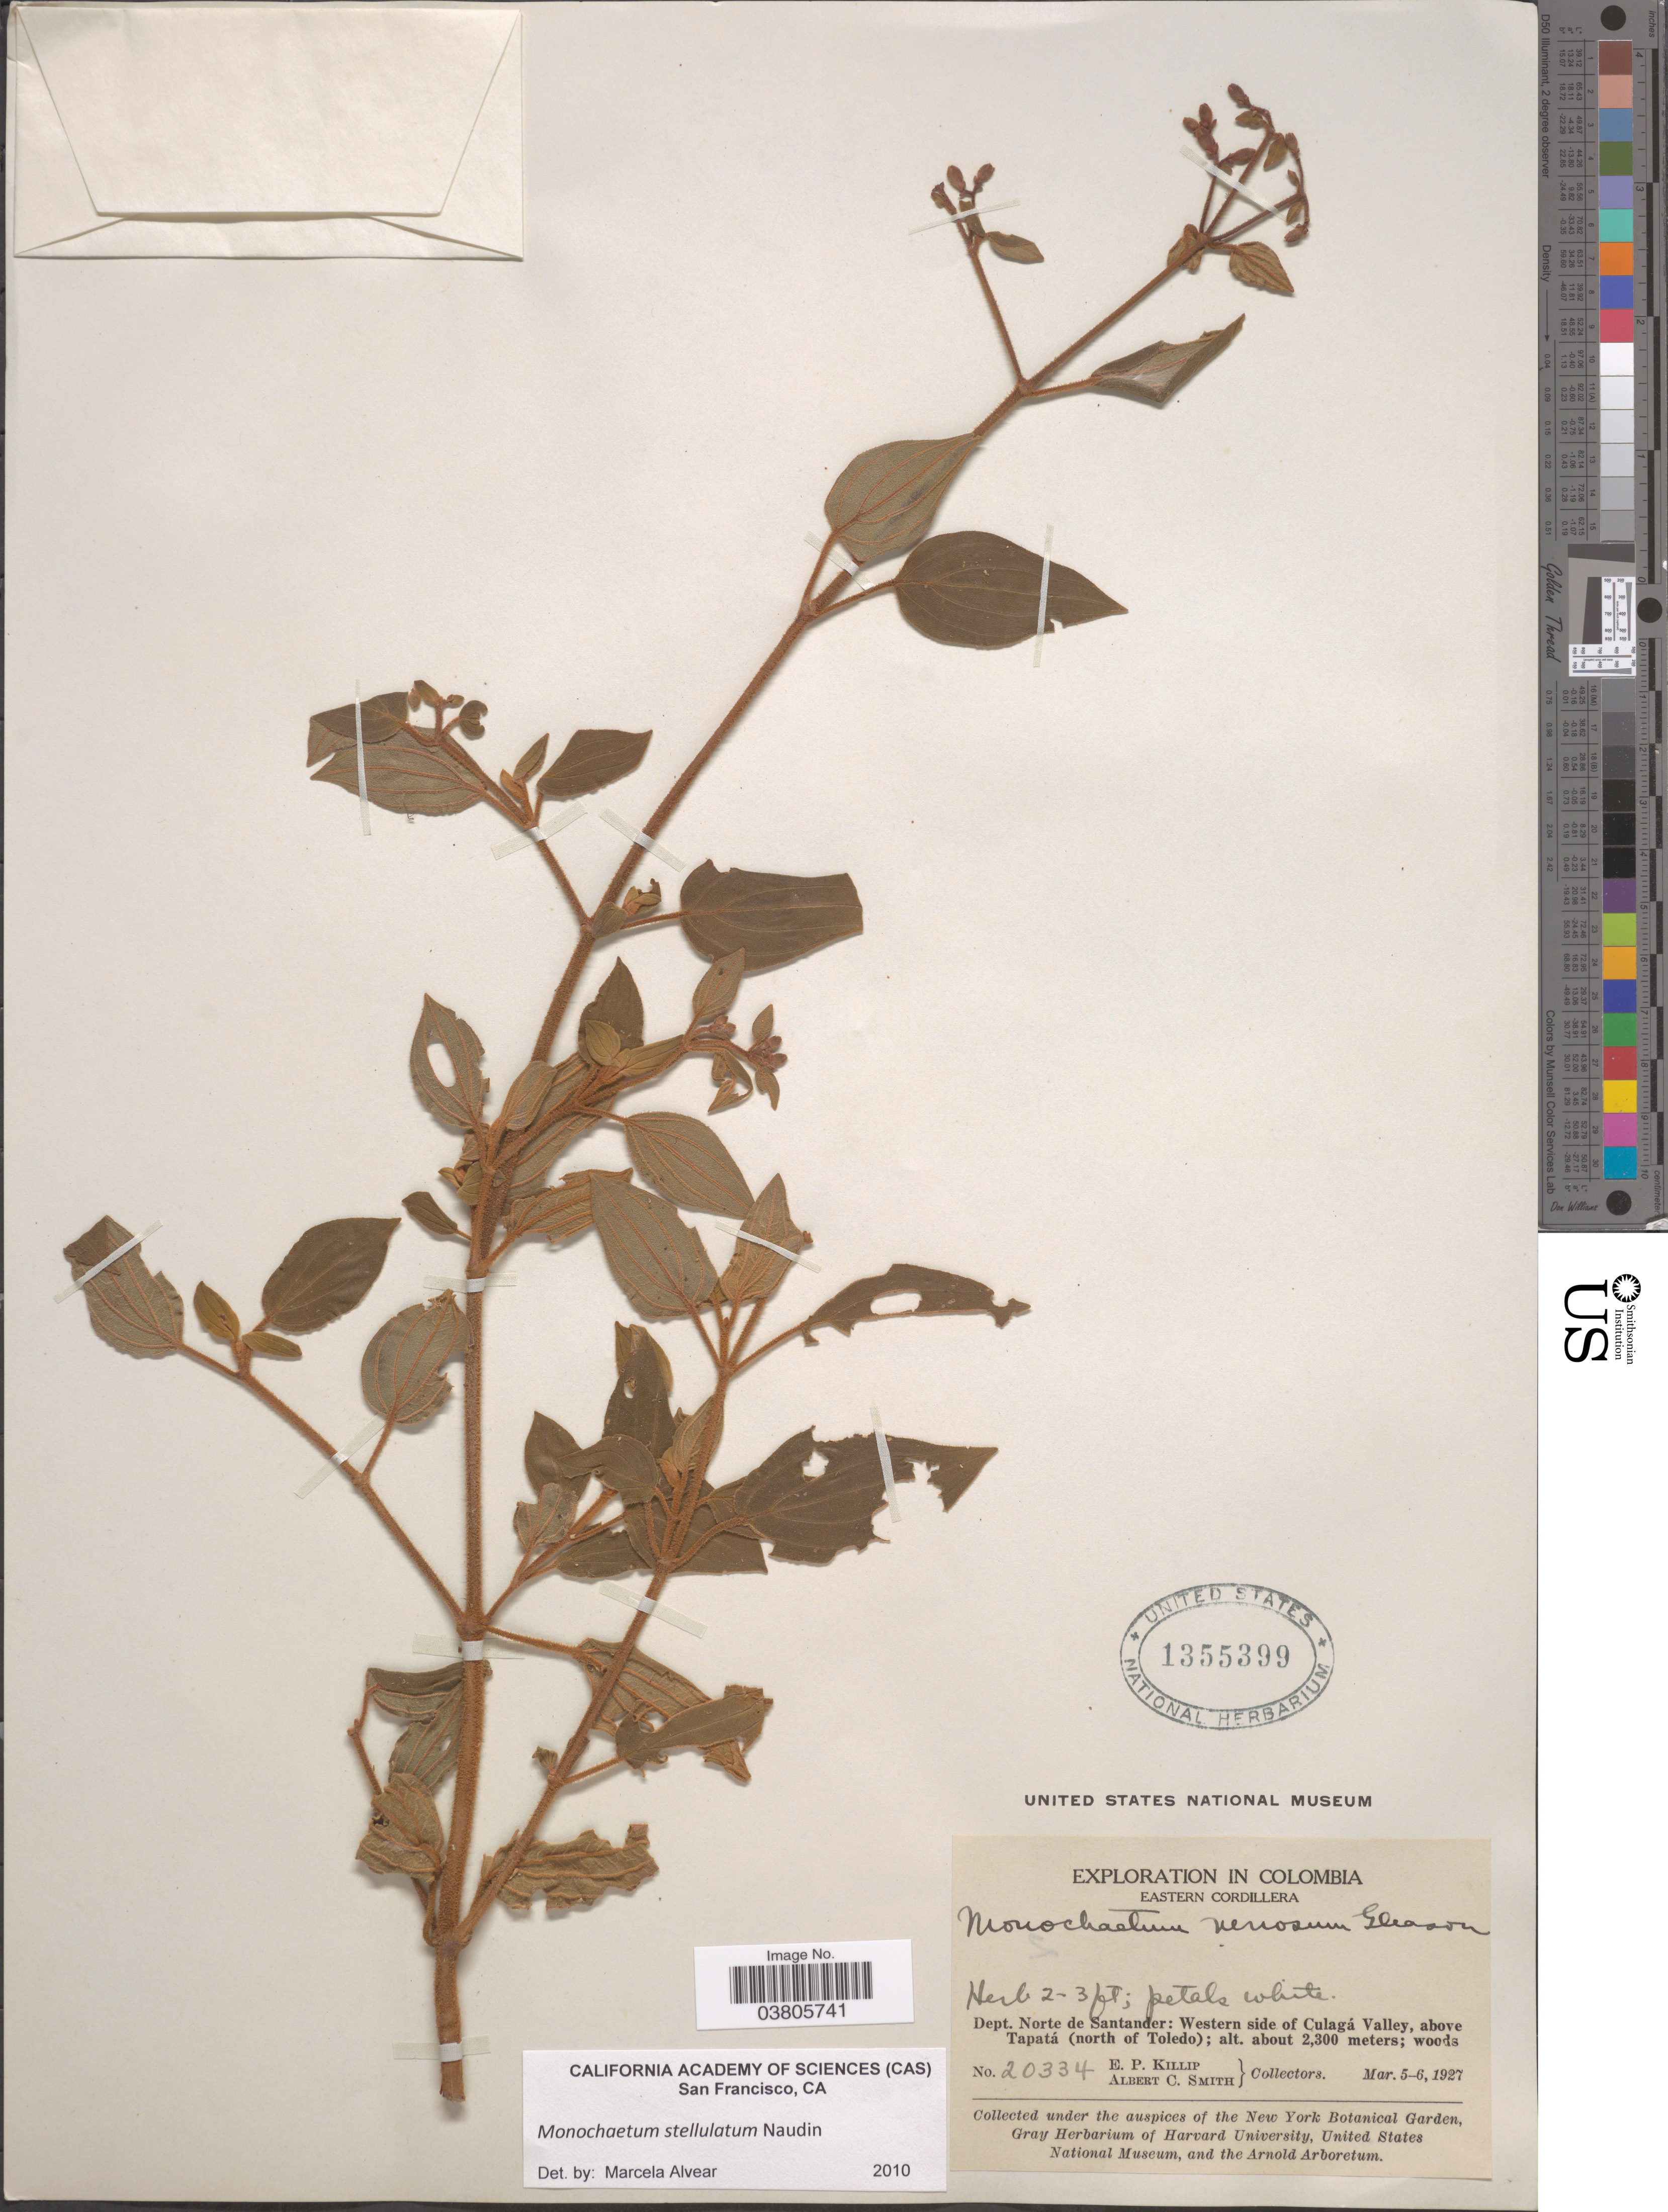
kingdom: Plantae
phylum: Tracheophyta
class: Magnoliopsida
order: Myrtales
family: Melastomataceae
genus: Monochaetum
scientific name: Monochaetum stellulatum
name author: Naudin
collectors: E. P. Killip & A. C. Smith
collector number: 20334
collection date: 1927-03-05/1927-03-06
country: Colombia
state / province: Norte de Santander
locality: Eastern Cordillera. Dept. Norte de Santander: Western side of Culagá Valley, above Tapatá (north of Toledo).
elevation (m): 2300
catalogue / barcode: US 1355399